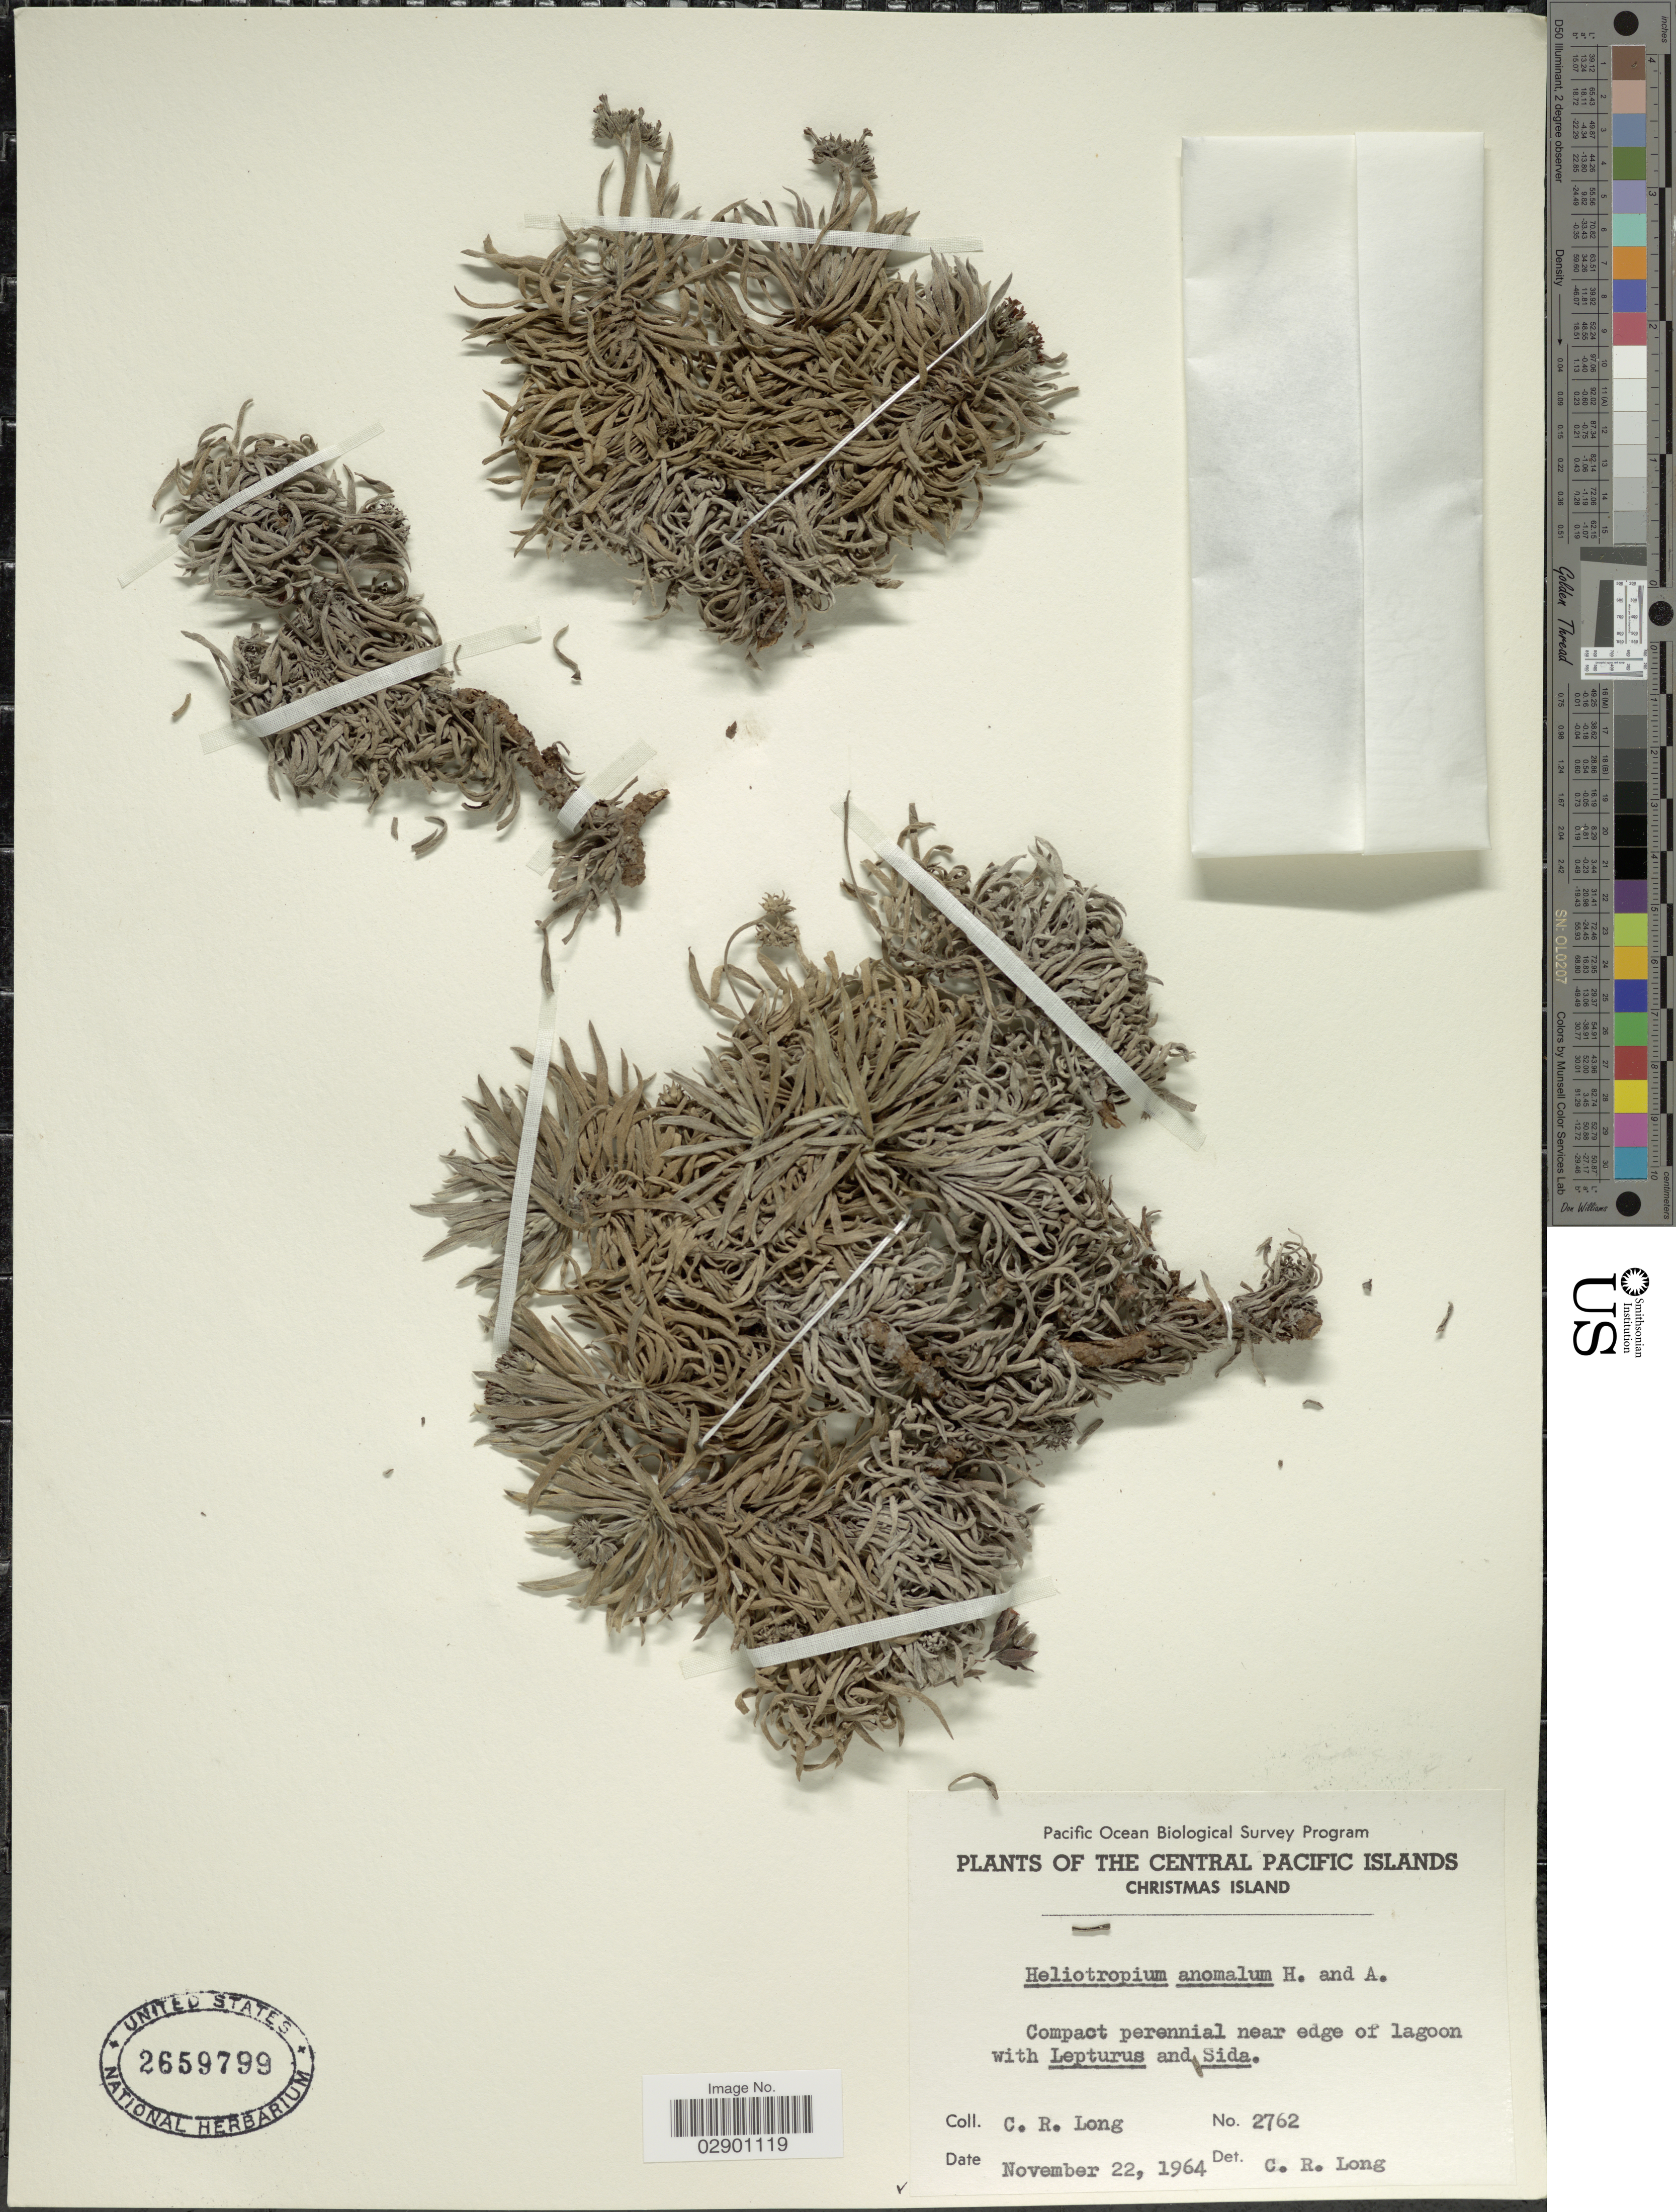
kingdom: Plantae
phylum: Tracheophyta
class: Magnoliopsida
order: Boraginales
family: Heliotropiaceae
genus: Heliotropium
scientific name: Heliotropium anomalum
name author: Hook. & Arn.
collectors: C. R. Long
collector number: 2762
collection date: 1964-11-22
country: Kiribati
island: Kiritimati [Christmas] Atoll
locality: The Central Pacific Islands. Christmas Island. Compact perennial near edge of Lagoon with Lepturus and Sida.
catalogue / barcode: US 2659799